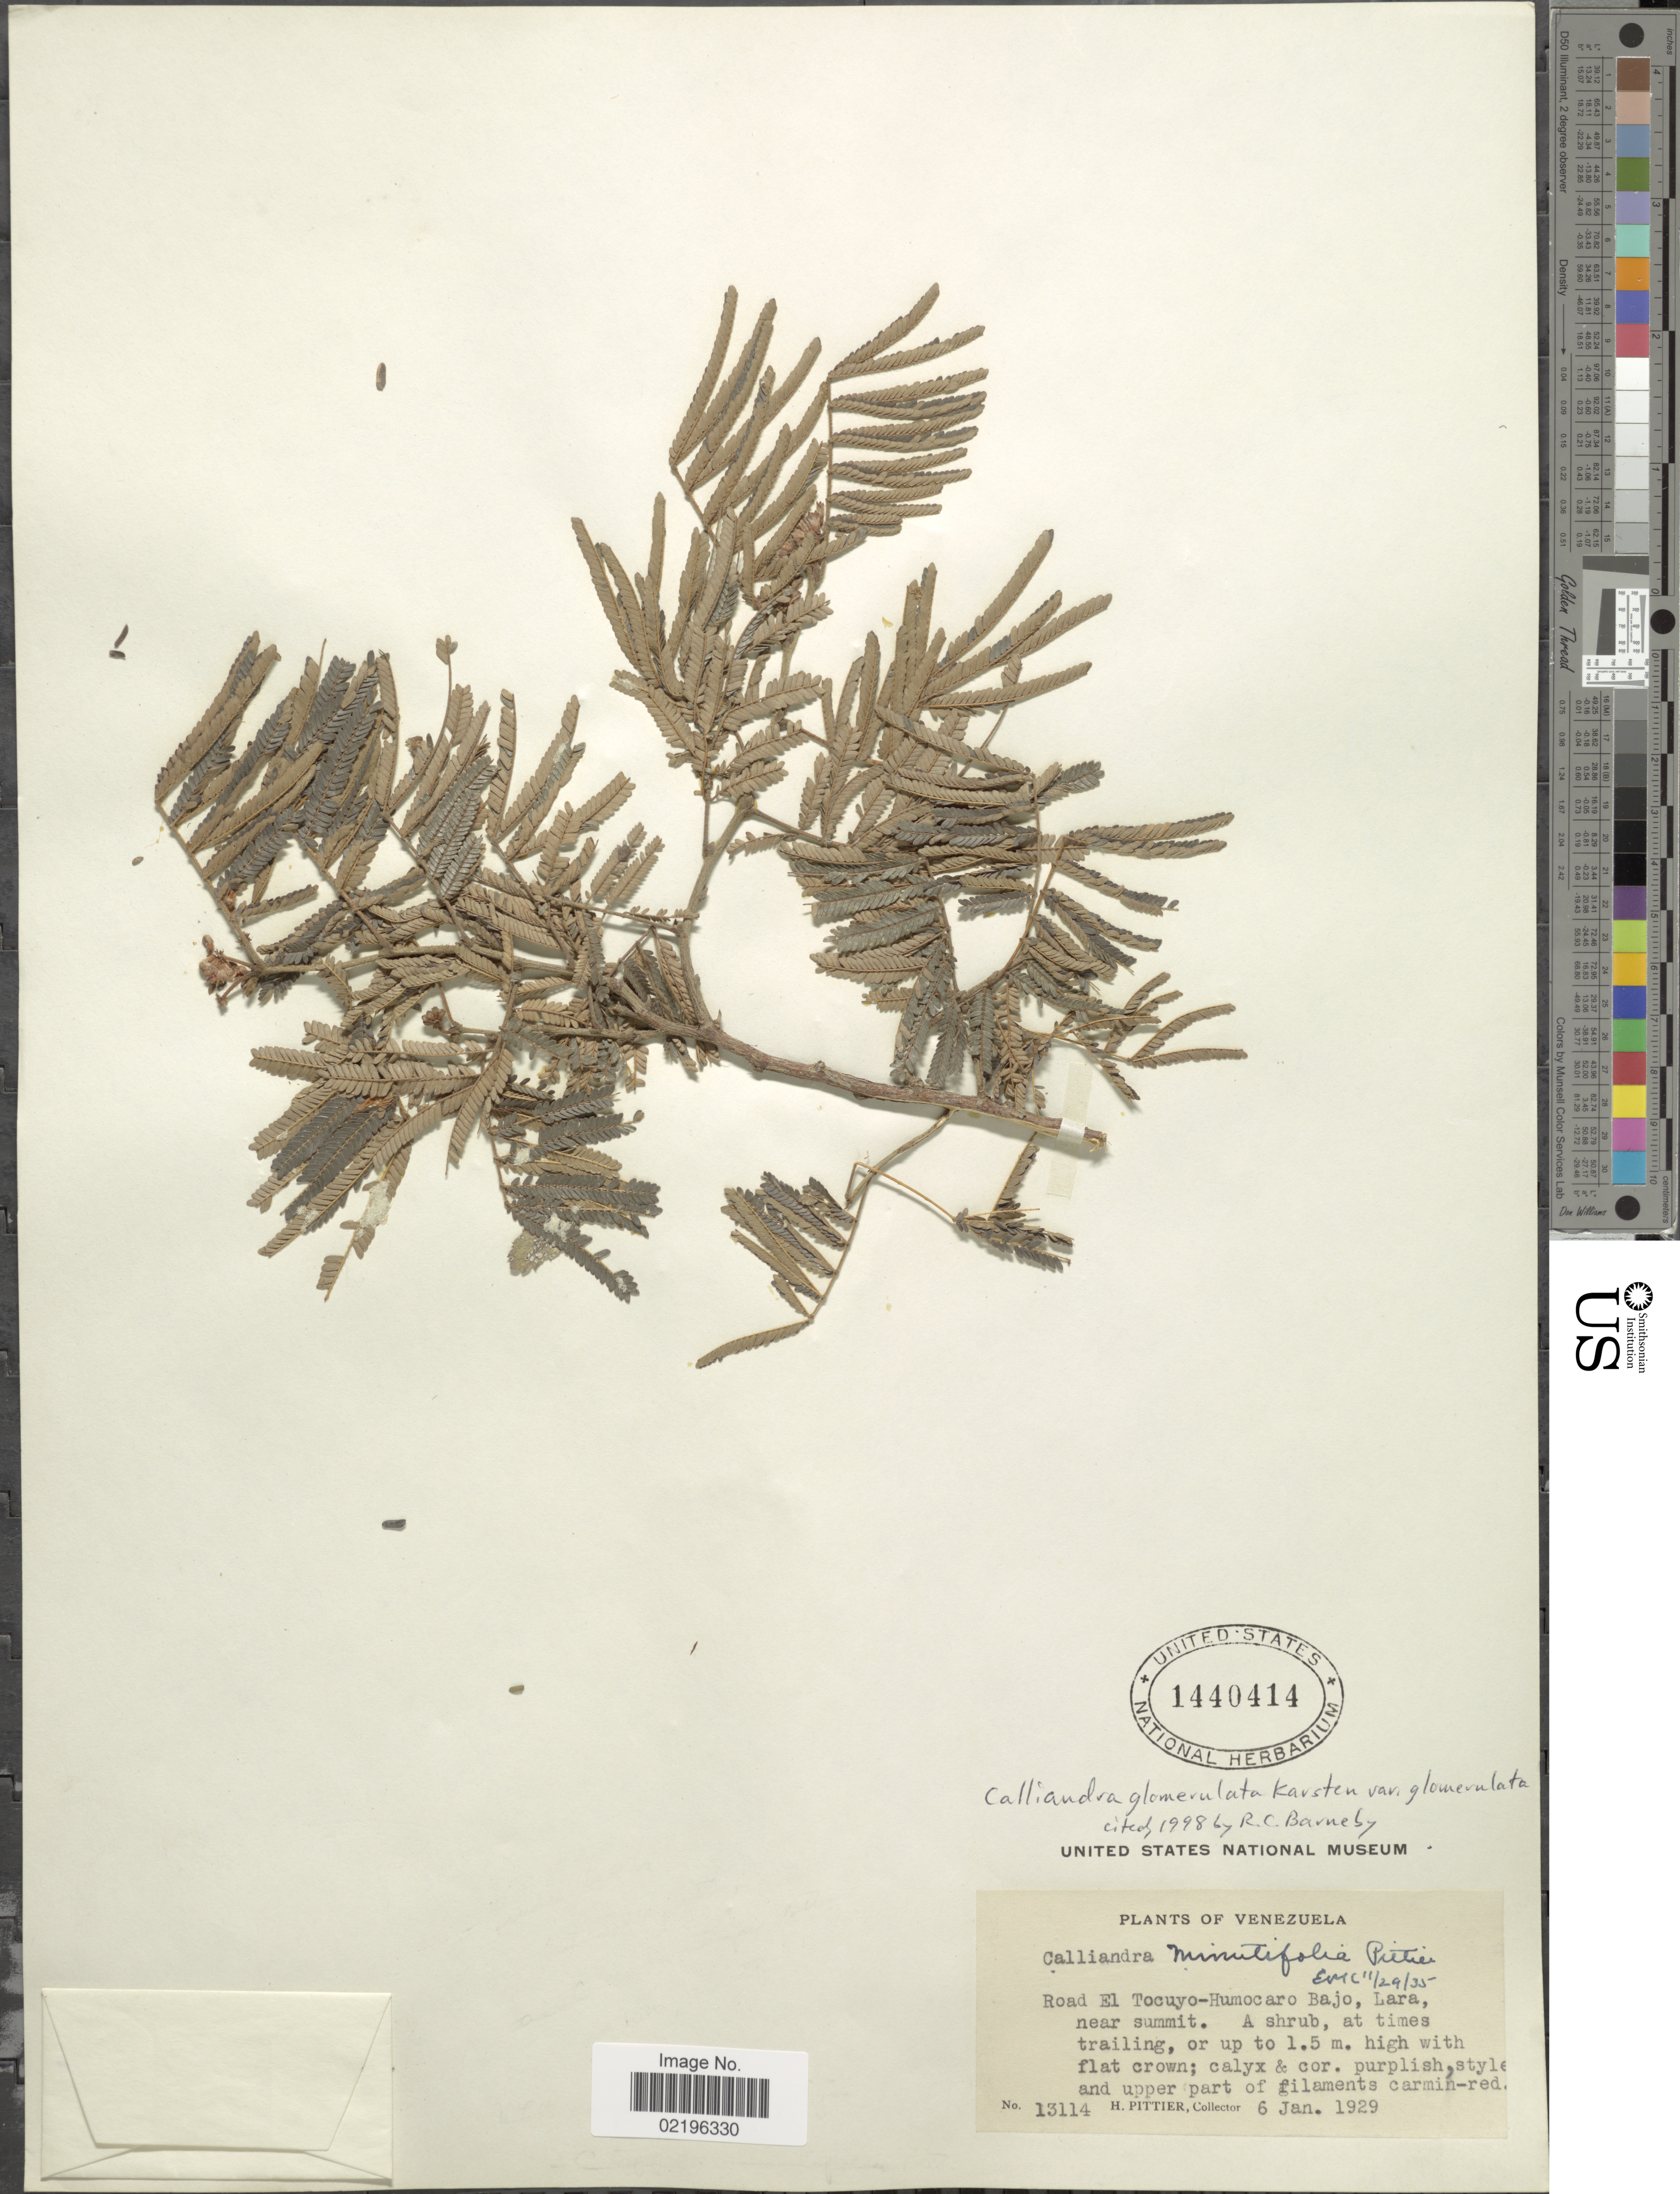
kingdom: Plantae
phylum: Tracheophyta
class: Magnoliopsida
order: Fabales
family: Fabaceae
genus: Calliandra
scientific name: Calliandra glomerulata var. glomerulata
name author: H. Karst.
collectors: H. F. Pittier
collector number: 13114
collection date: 1929-01-06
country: Venezuela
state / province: Lara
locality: Road El Tocuyo- Humocaro Bajo, near summit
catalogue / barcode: US 1440414